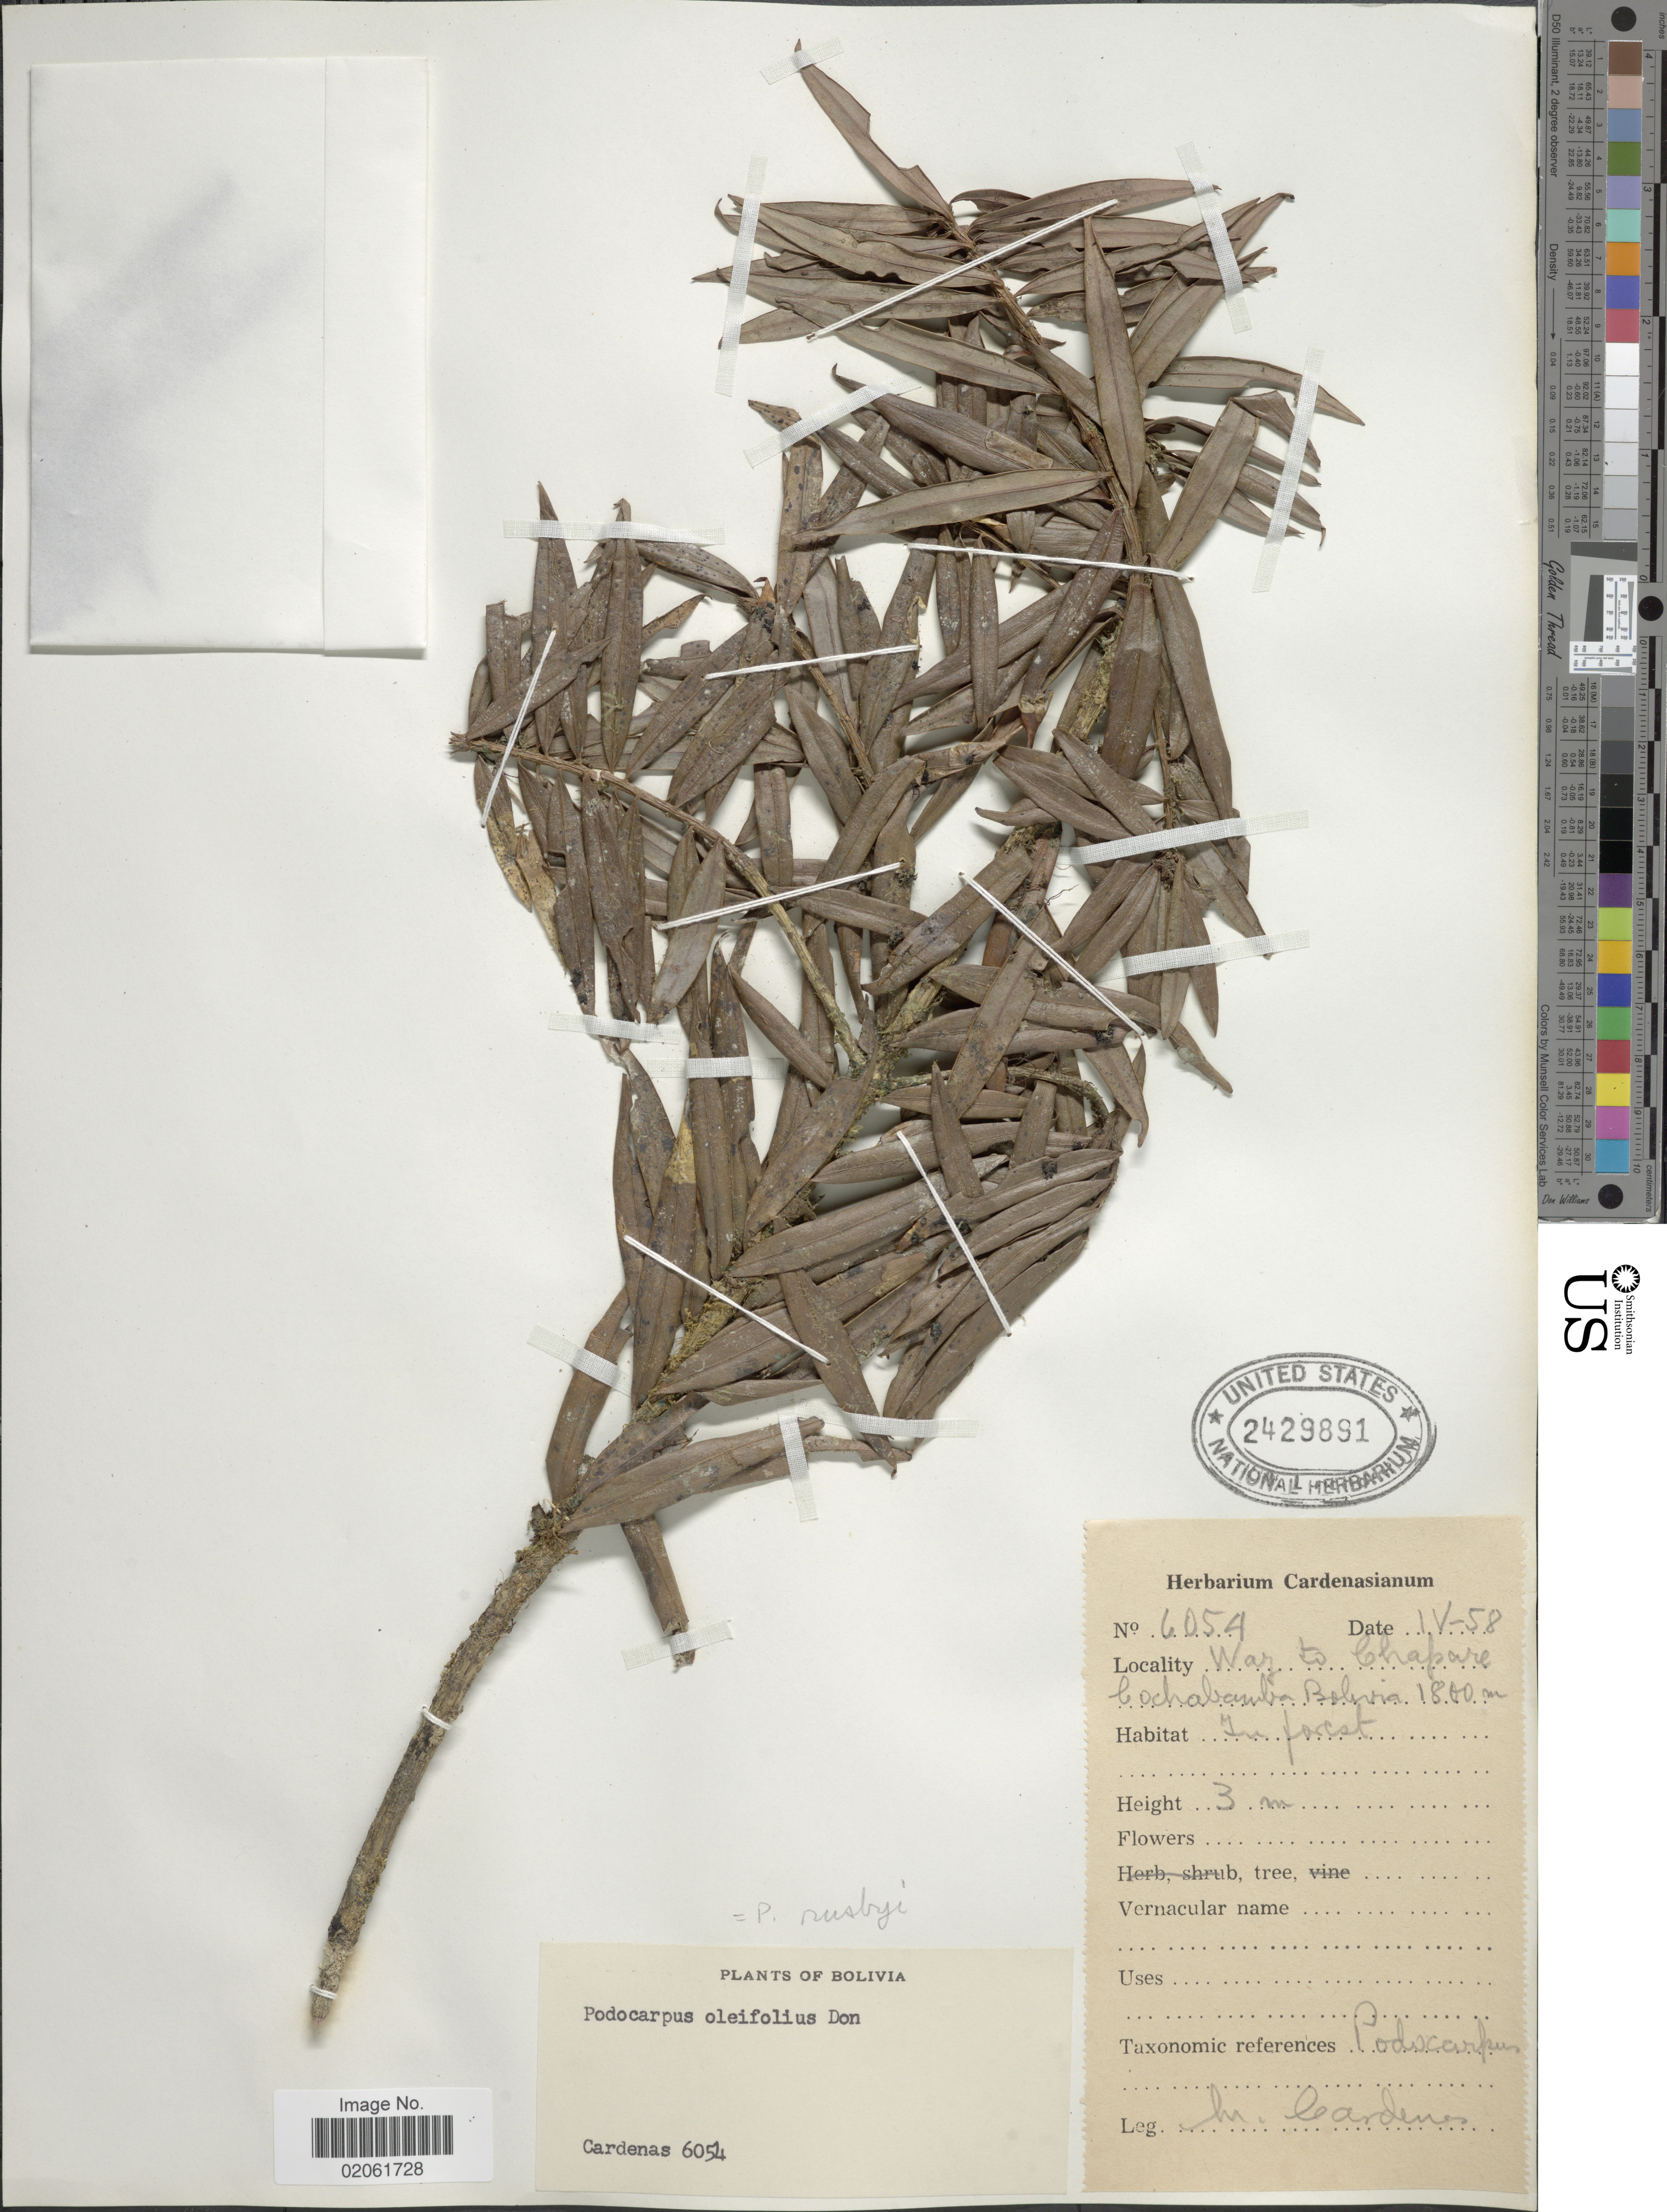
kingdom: Plantae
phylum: Tracheophyta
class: Pinopsida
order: Pinales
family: Podocarpaceae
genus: Podocarpus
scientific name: Podocarpus rusbyi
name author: J. Buchholz & N.E. Gray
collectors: M. Cárdenas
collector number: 6054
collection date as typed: Transcribed d/m/y: /4/58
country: Bolivia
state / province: Cochabamba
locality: Way to Chapare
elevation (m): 1800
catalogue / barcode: US 2429891